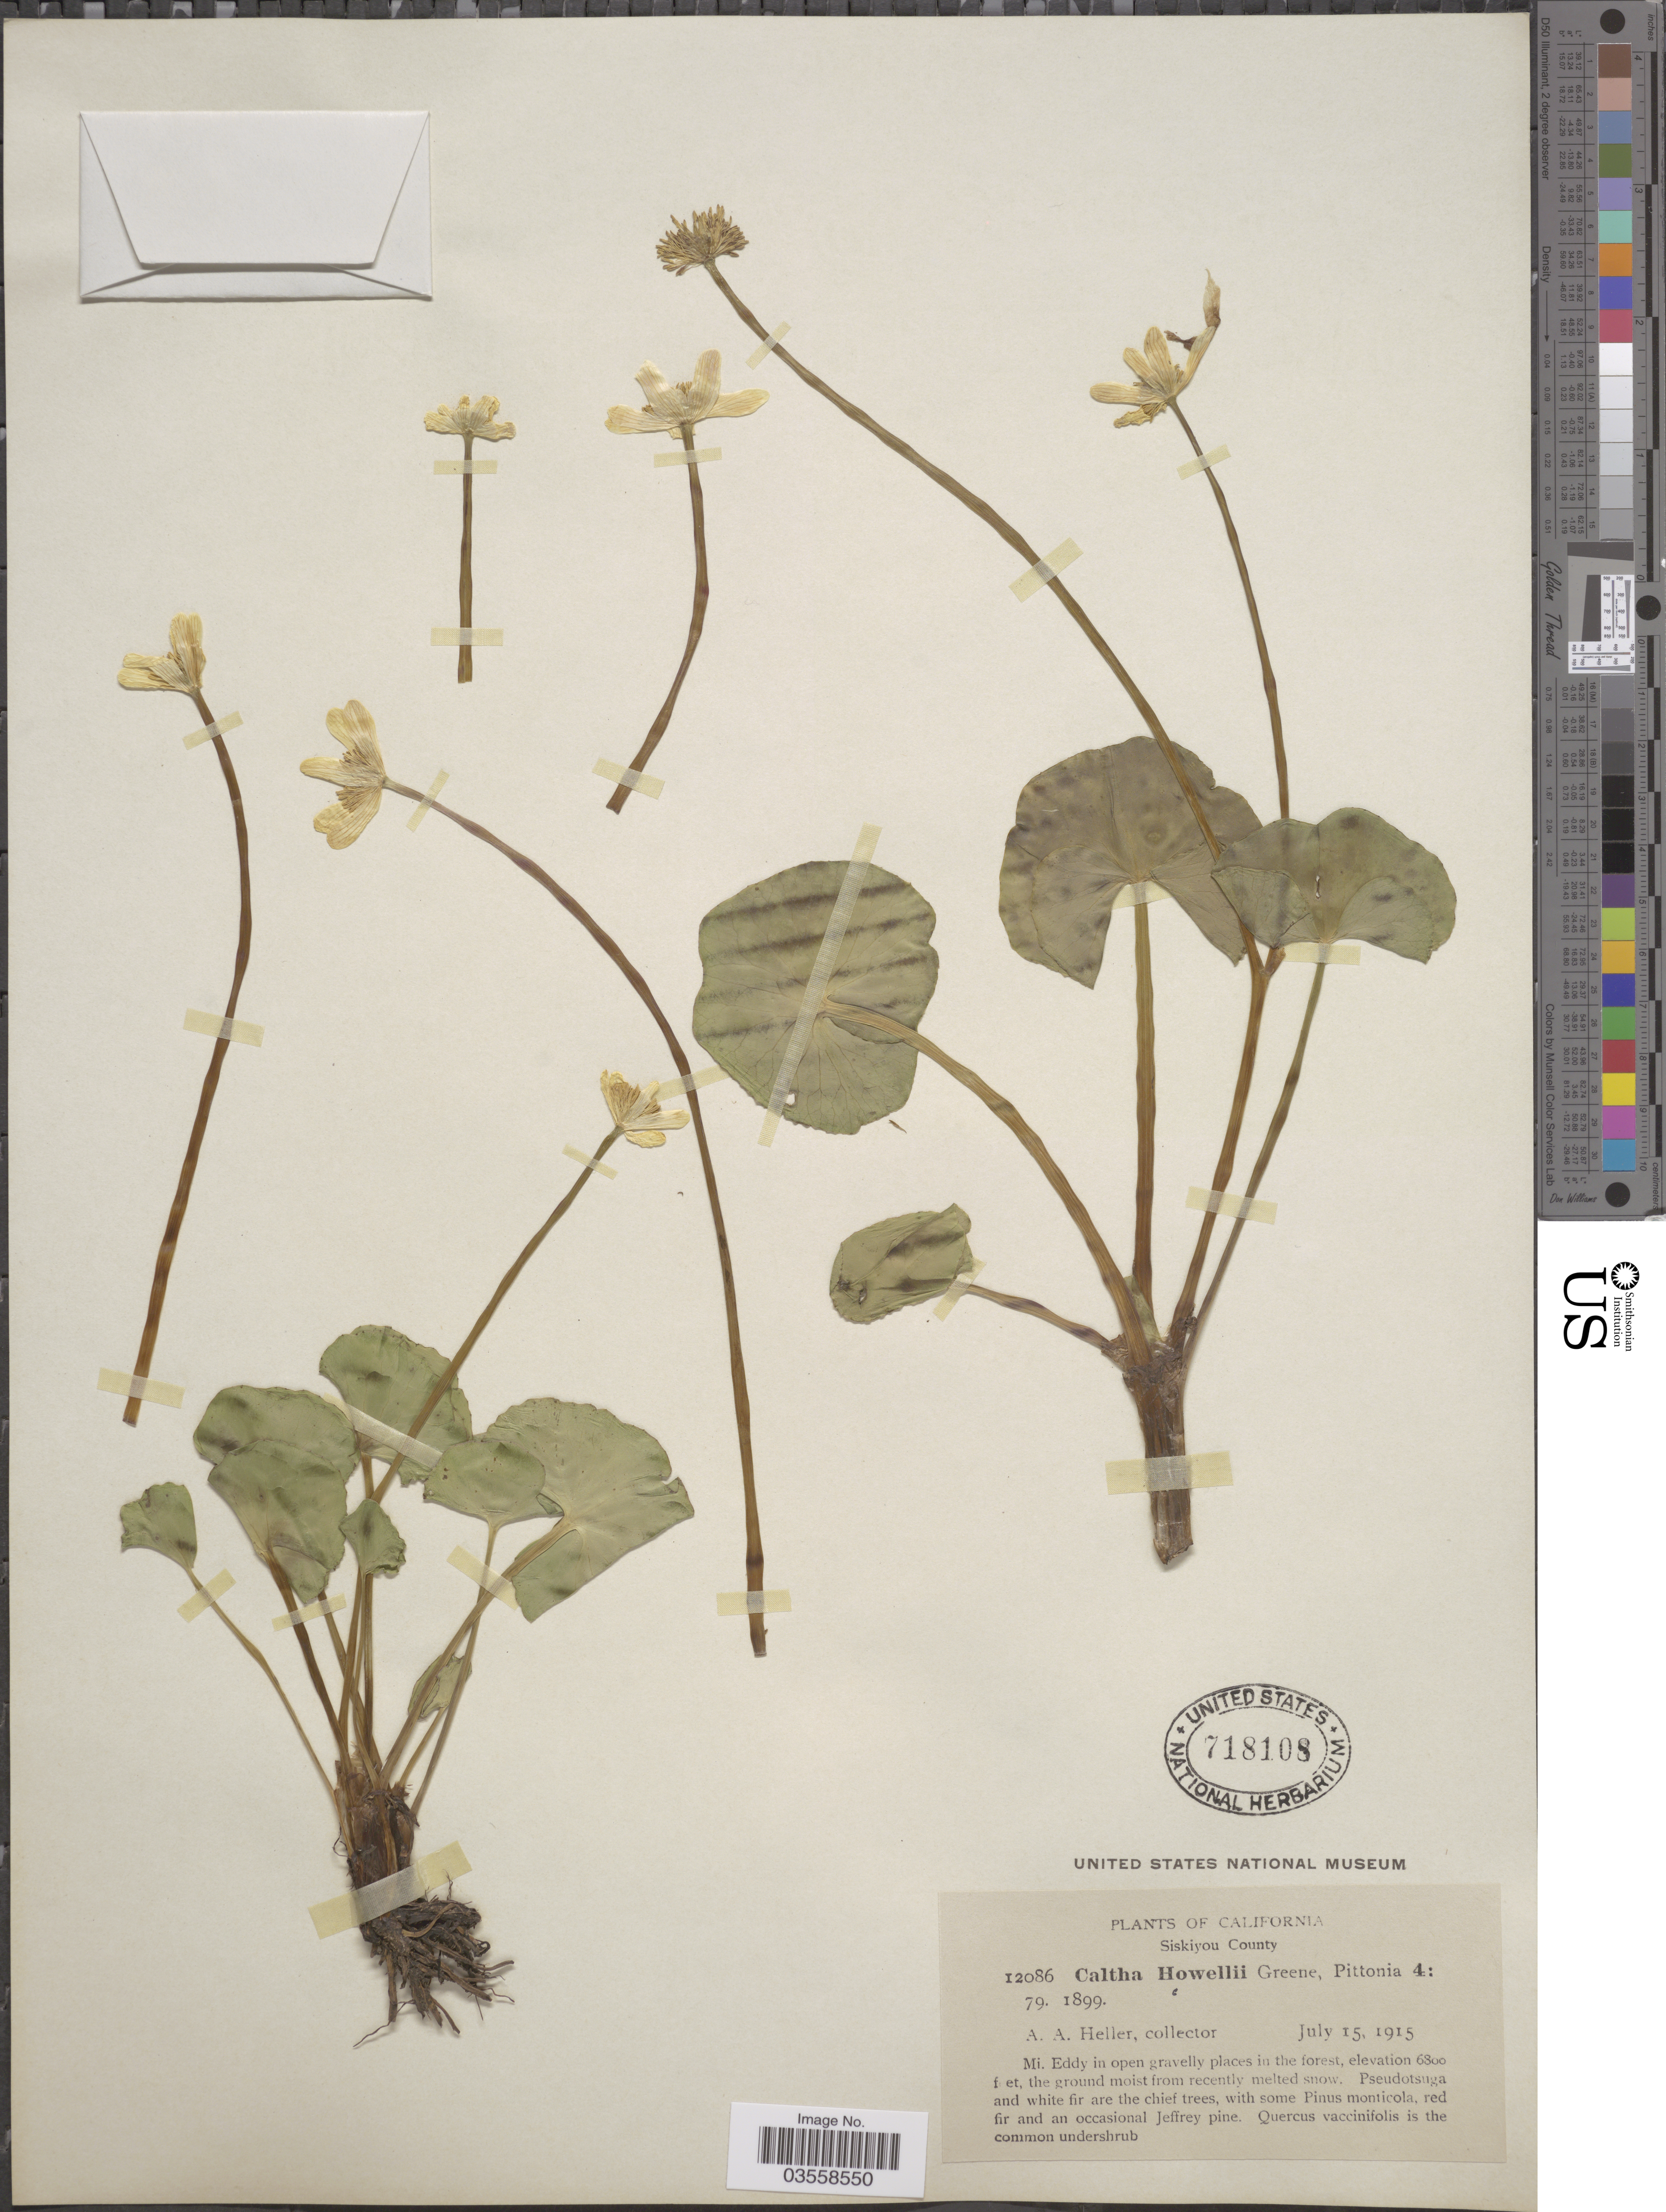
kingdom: Plantae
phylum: Tracheophyta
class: Magnoliopsida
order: Ranunculales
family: Ranunculaceae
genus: Caltha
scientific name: Caltha biflora subsp. howellii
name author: (Huth) Abrams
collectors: A. A. Heller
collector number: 12086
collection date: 1915-07-15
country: United States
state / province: California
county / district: Siskiyou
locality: Siskiyou County.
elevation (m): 2073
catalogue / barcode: US 718108